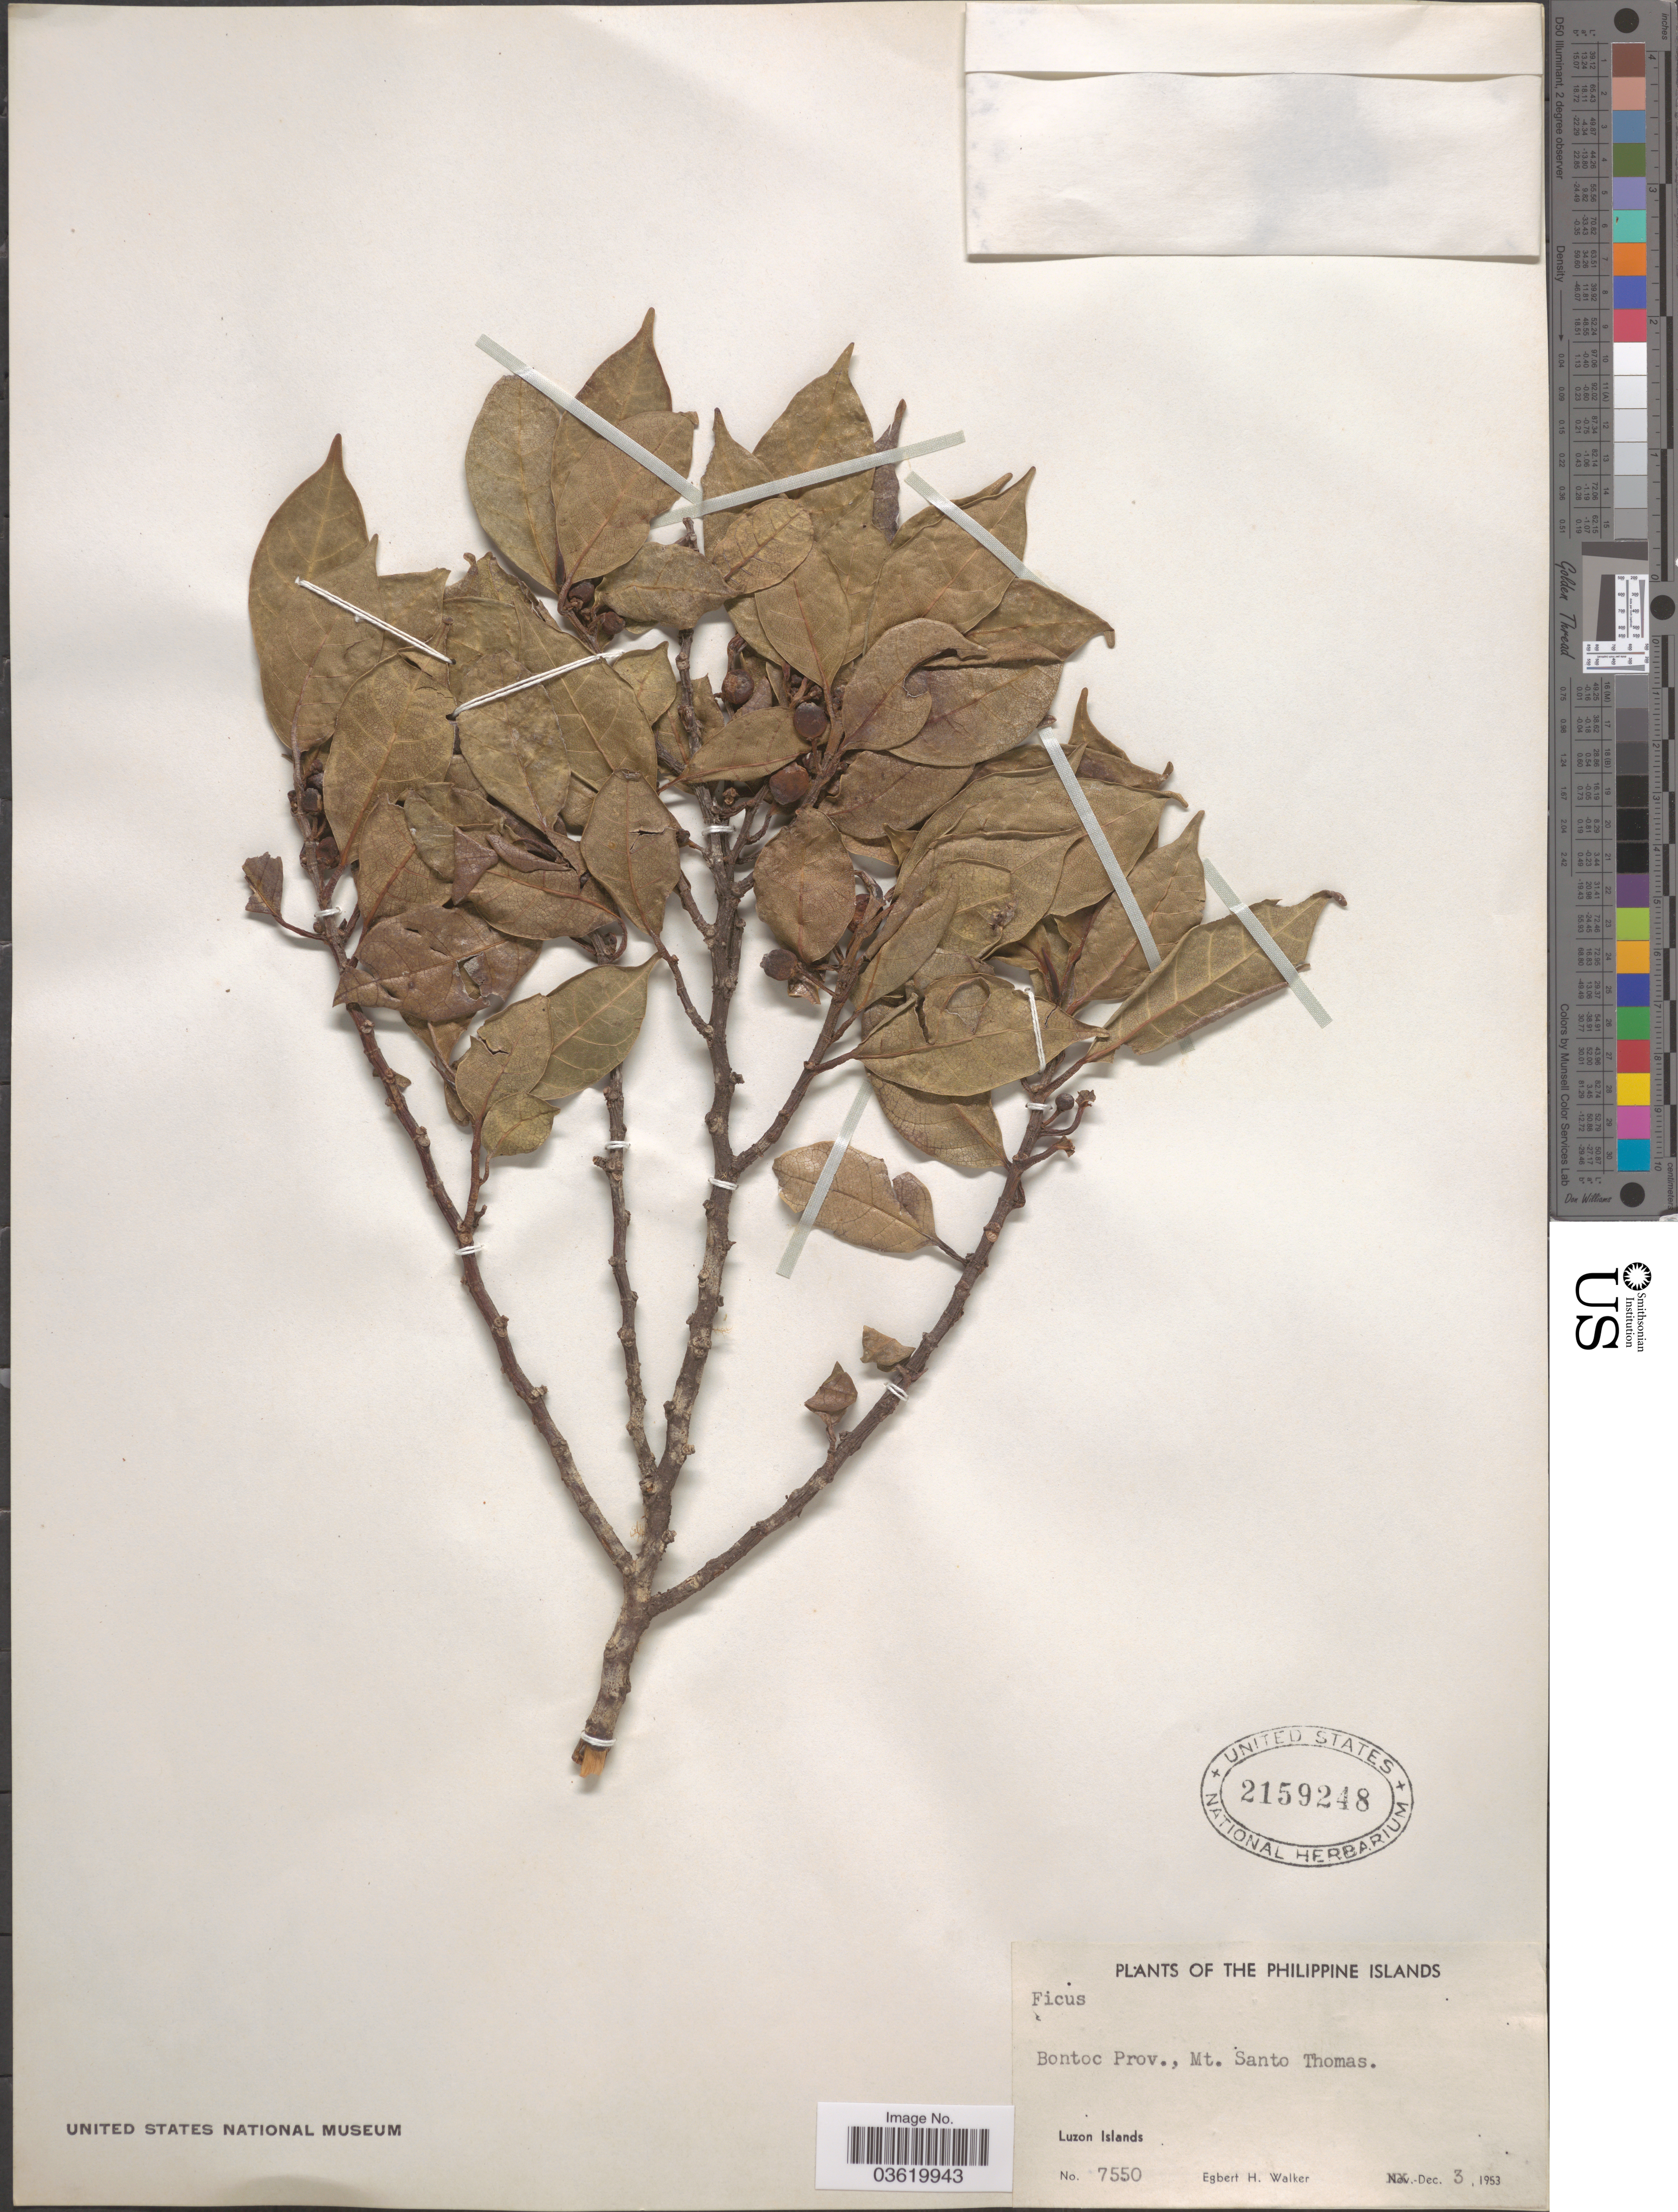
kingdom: Plantae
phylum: Tracheophyta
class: Magnoliopsida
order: Rosales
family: Moraceae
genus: Ficus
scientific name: Ficus sp.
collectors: E. H. Walker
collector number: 7550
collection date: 1953-12-03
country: Philippines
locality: Philippine Islands. Bontoc Prov., Mt. Santo Thomas. Luzon Islands.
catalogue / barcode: US 2159248